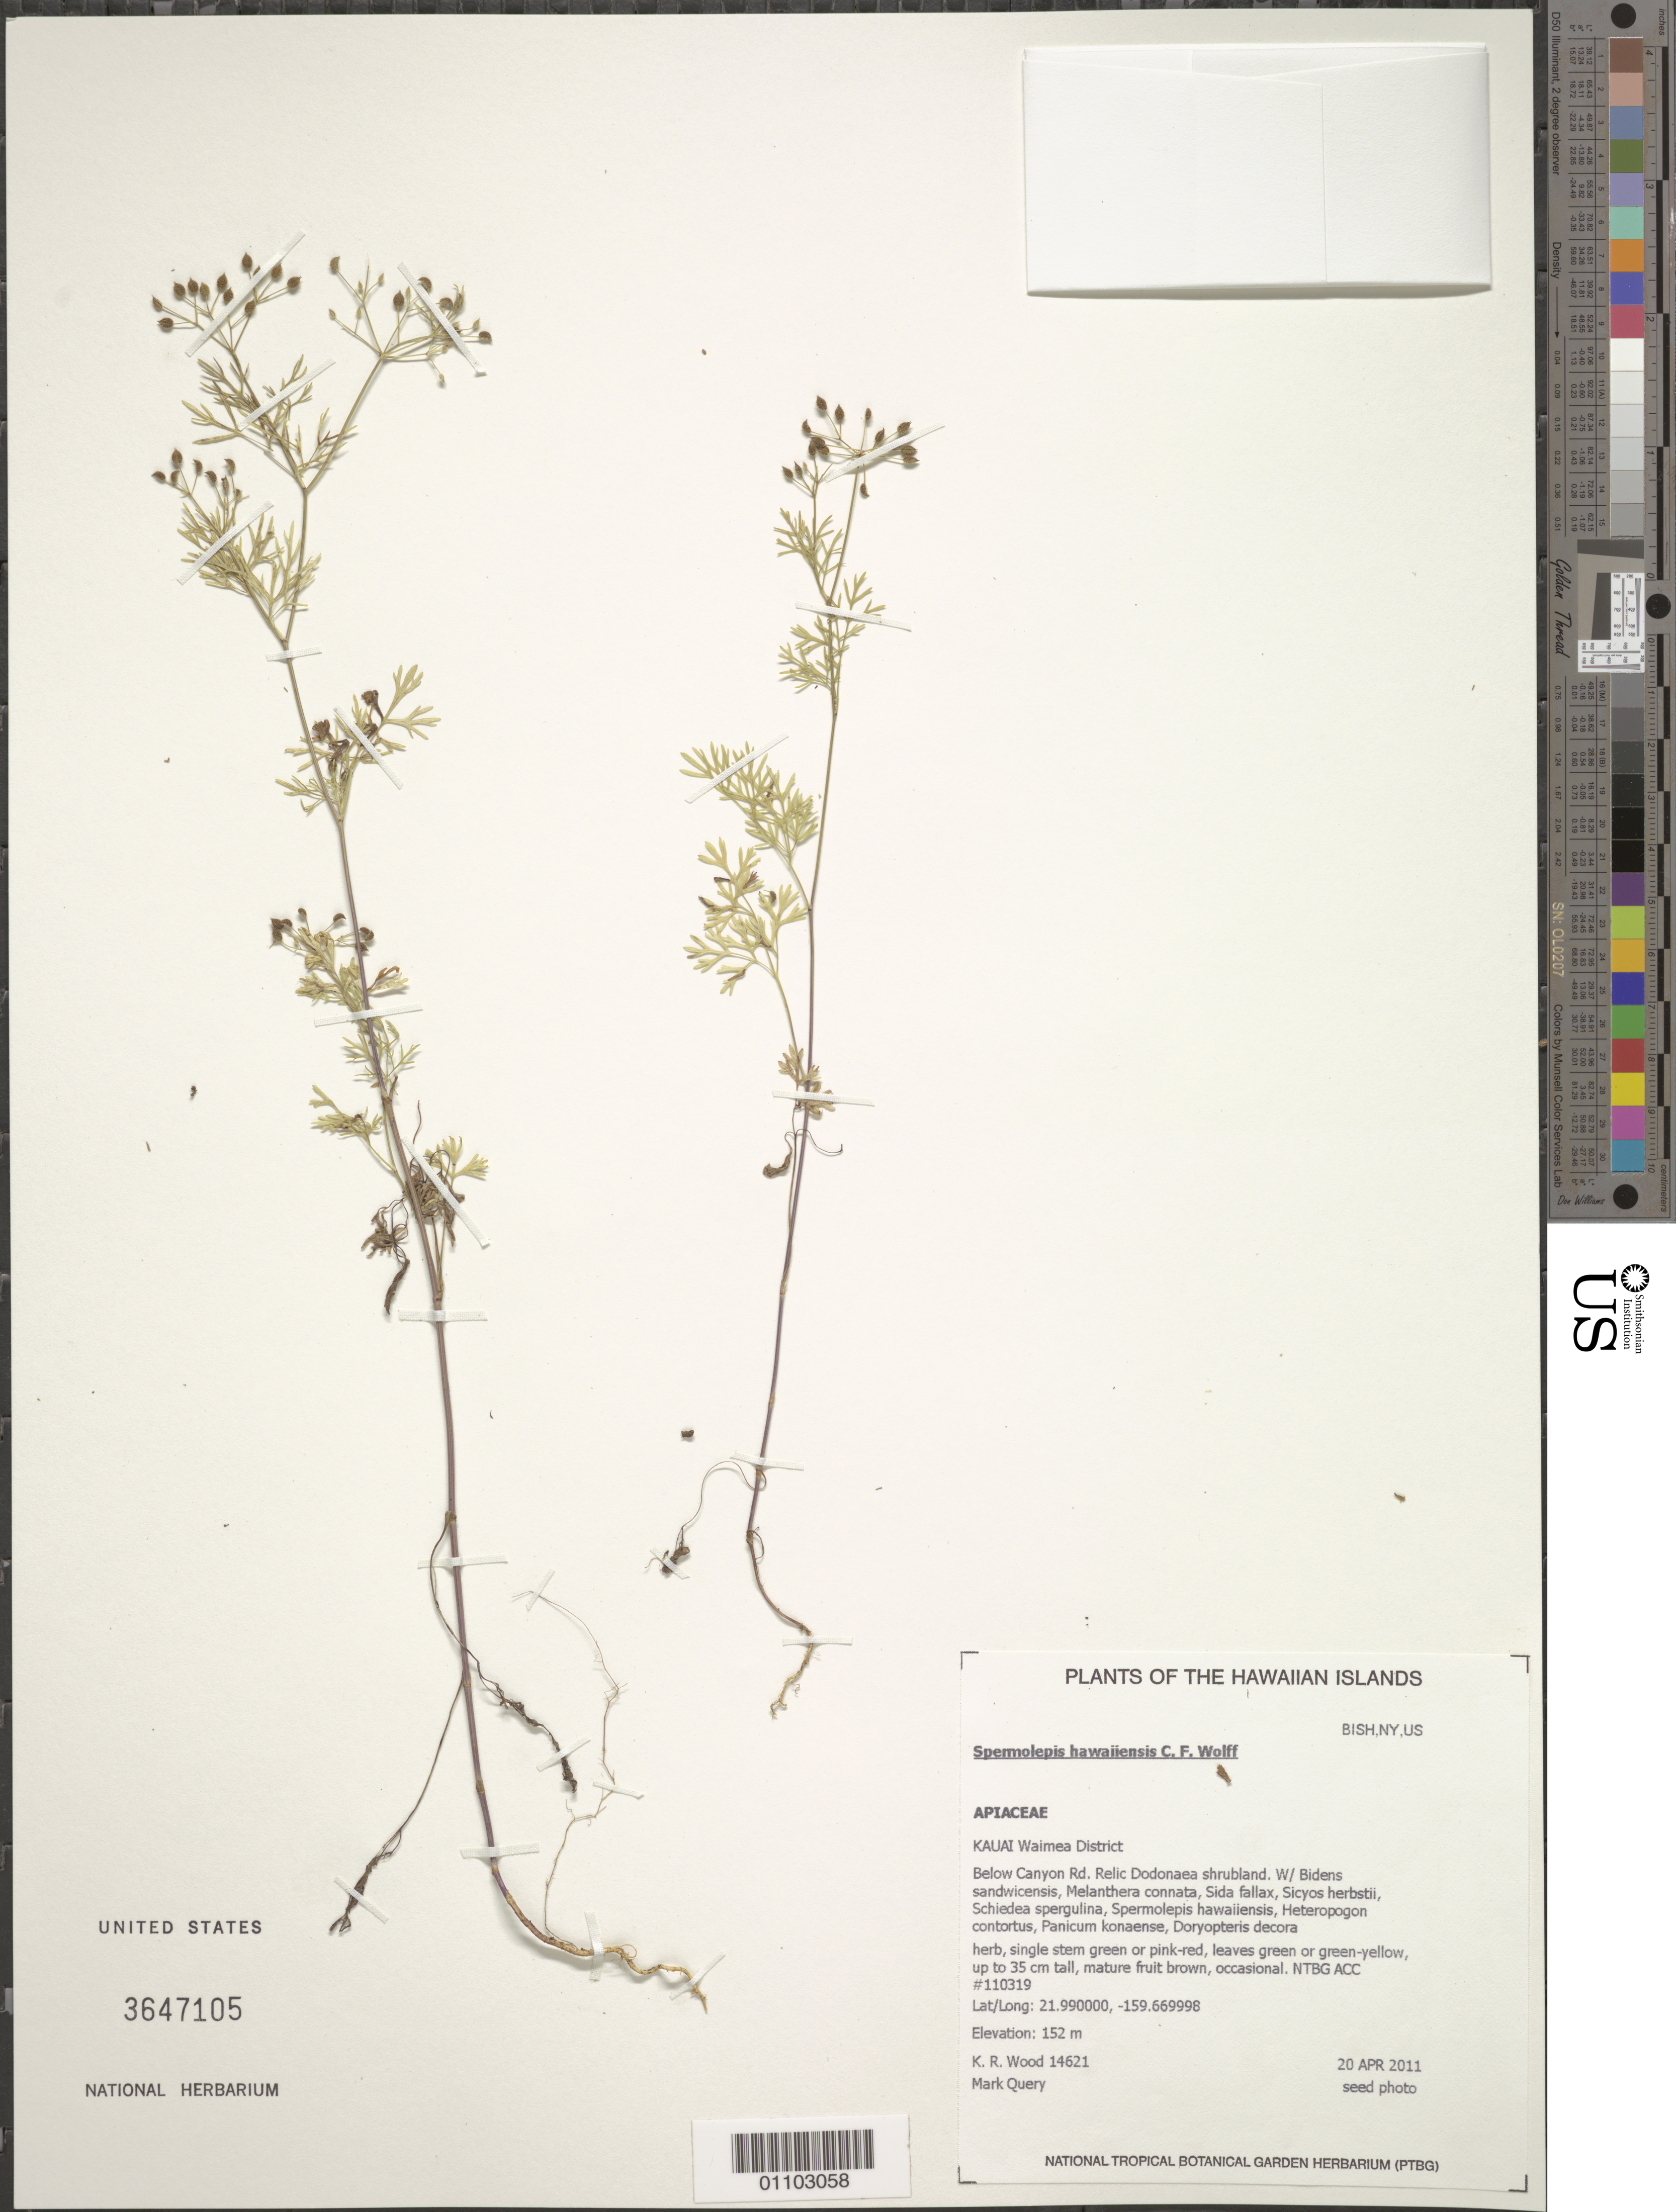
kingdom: Plantae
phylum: Tracheophyta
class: Magnoliopsida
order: Apiales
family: Apiaceae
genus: Spermolepis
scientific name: Spermolepis hawaiiensis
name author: H. Wolff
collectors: K. R. Wood & M. Query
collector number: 14621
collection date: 2011-04-20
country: United States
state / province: Hawaii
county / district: Kauai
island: Kaua'i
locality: Waimea District, below Canyon Road.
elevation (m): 152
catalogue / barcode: US 3647105